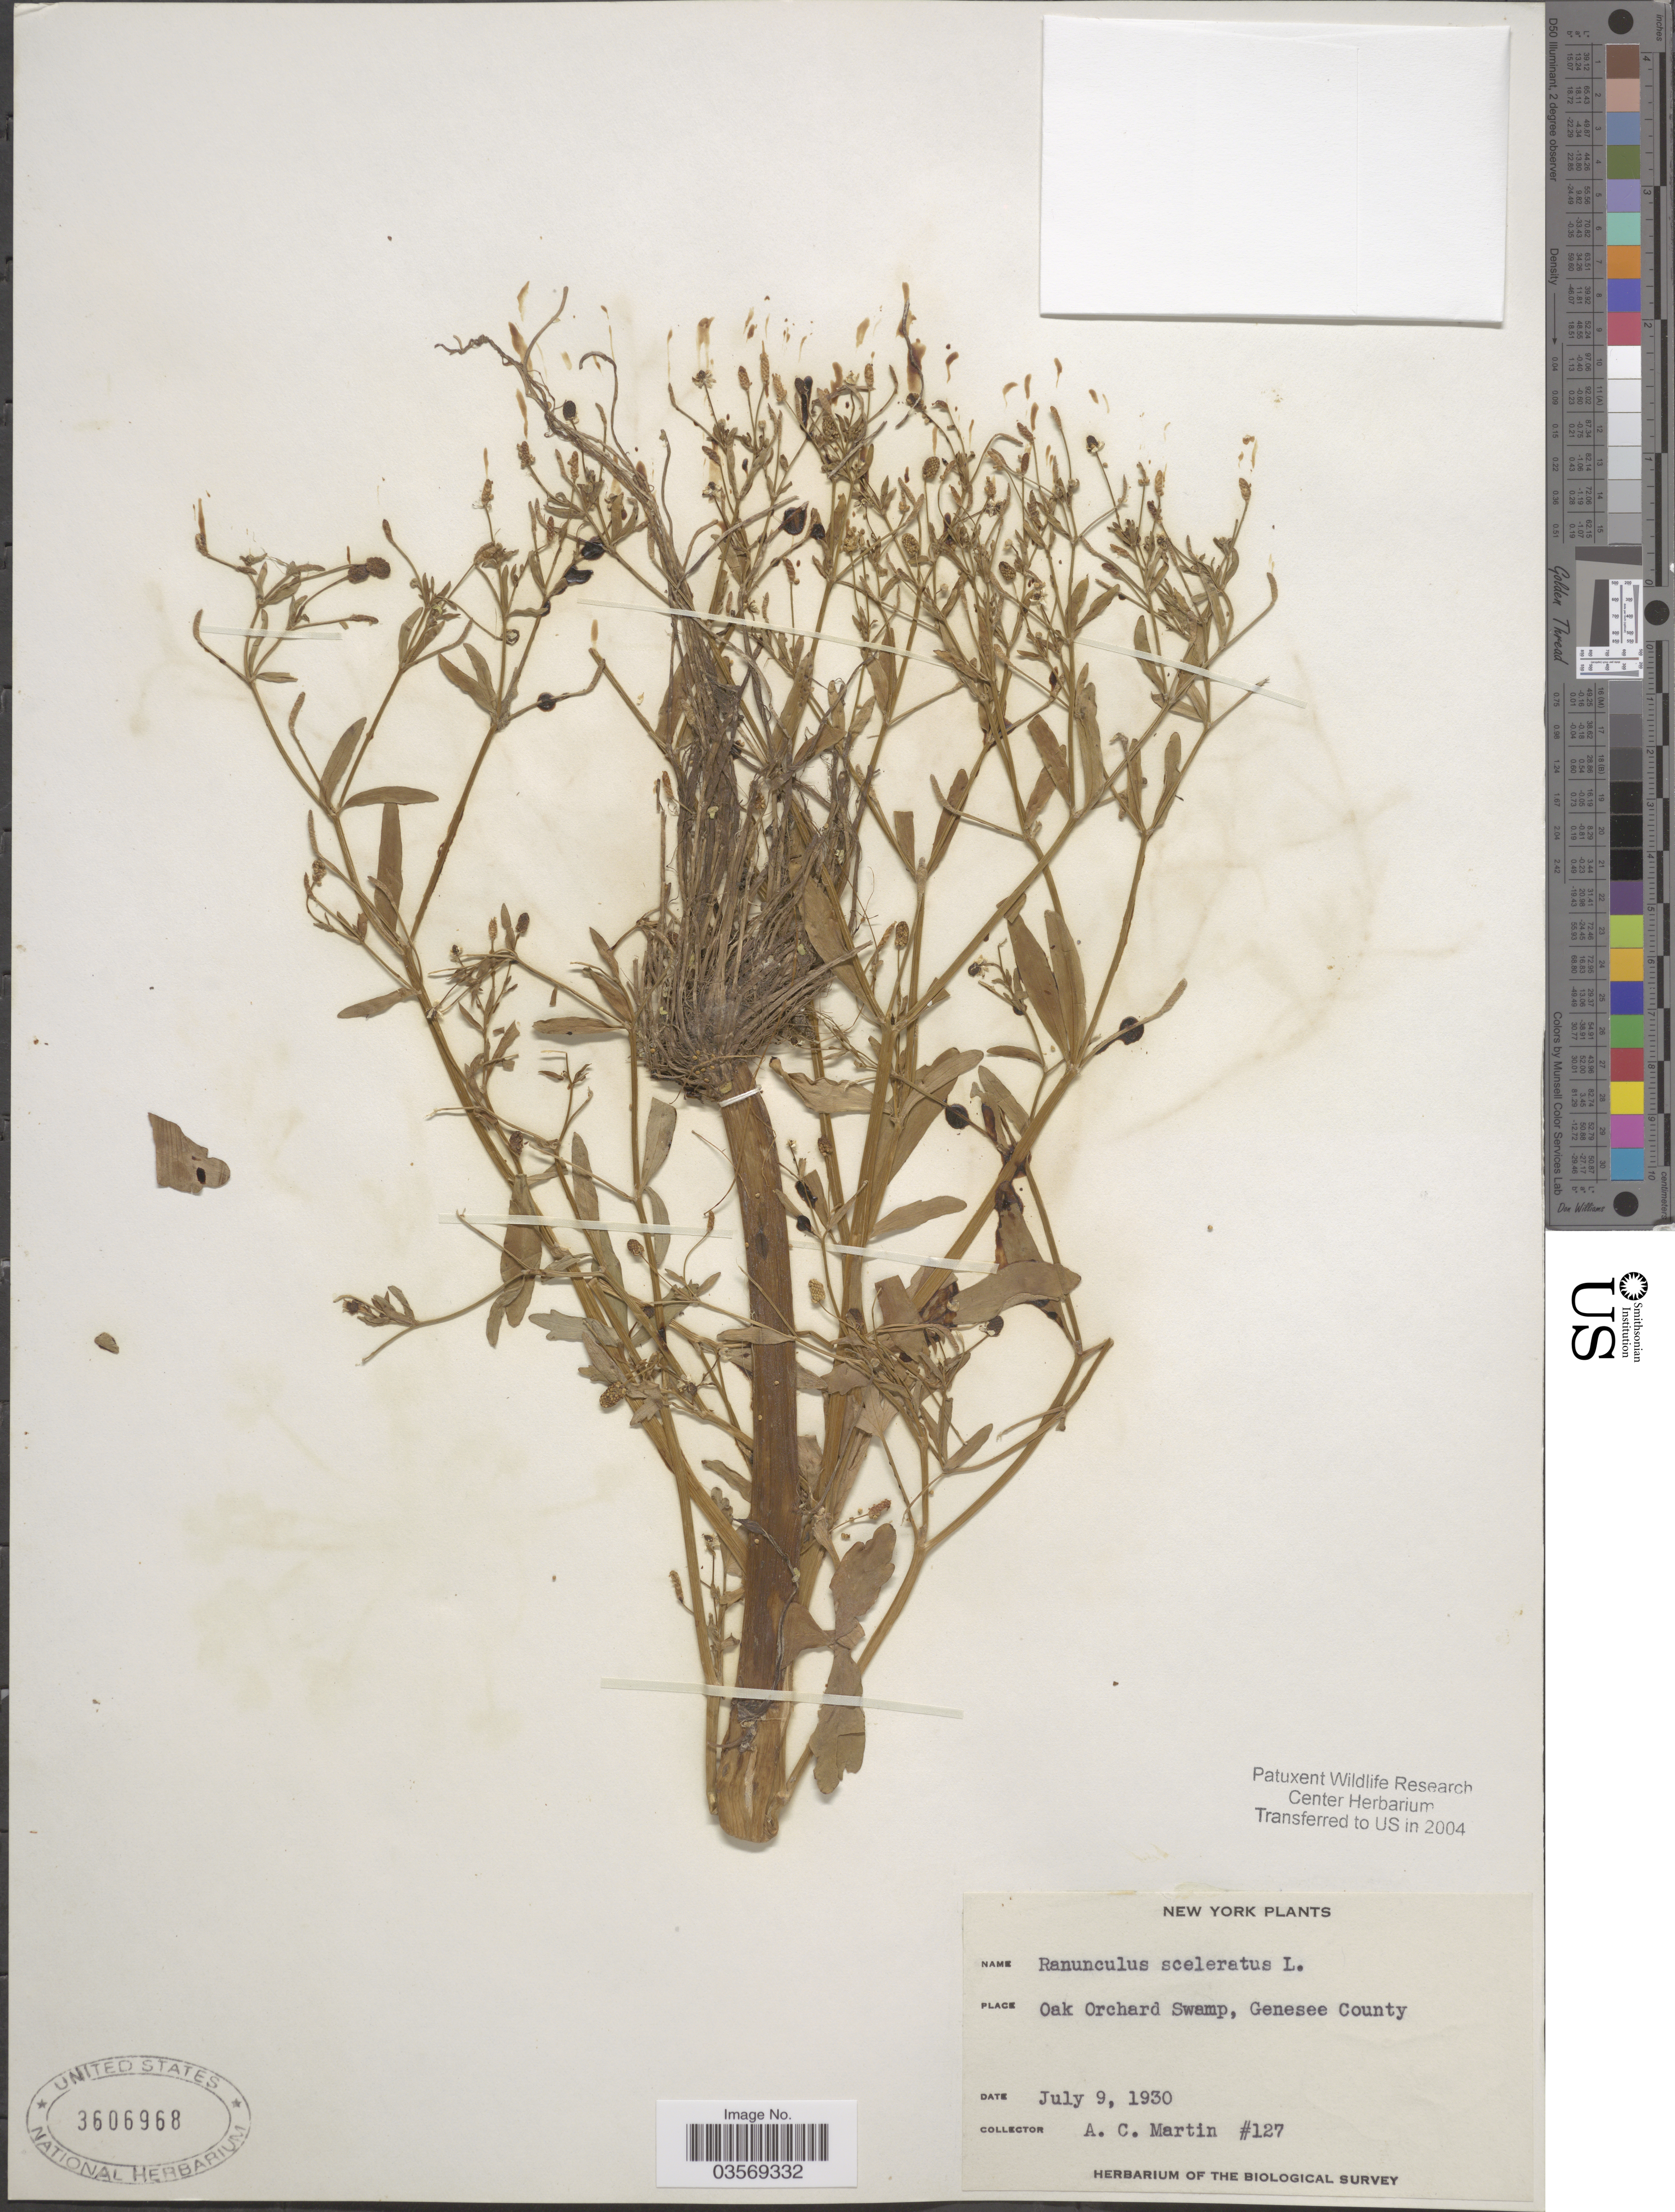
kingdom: Plantae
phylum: Tracheophyta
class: Magnoliopsida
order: Ranunculales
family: Ranunculaceae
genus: Ranunculus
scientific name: Ranunculus sceleratus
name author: L.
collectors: A. C. Martin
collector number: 127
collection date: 1930-07-09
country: United States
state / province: New York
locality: Oak Orchard Swamp, Genesee County.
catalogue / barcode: US 3606968